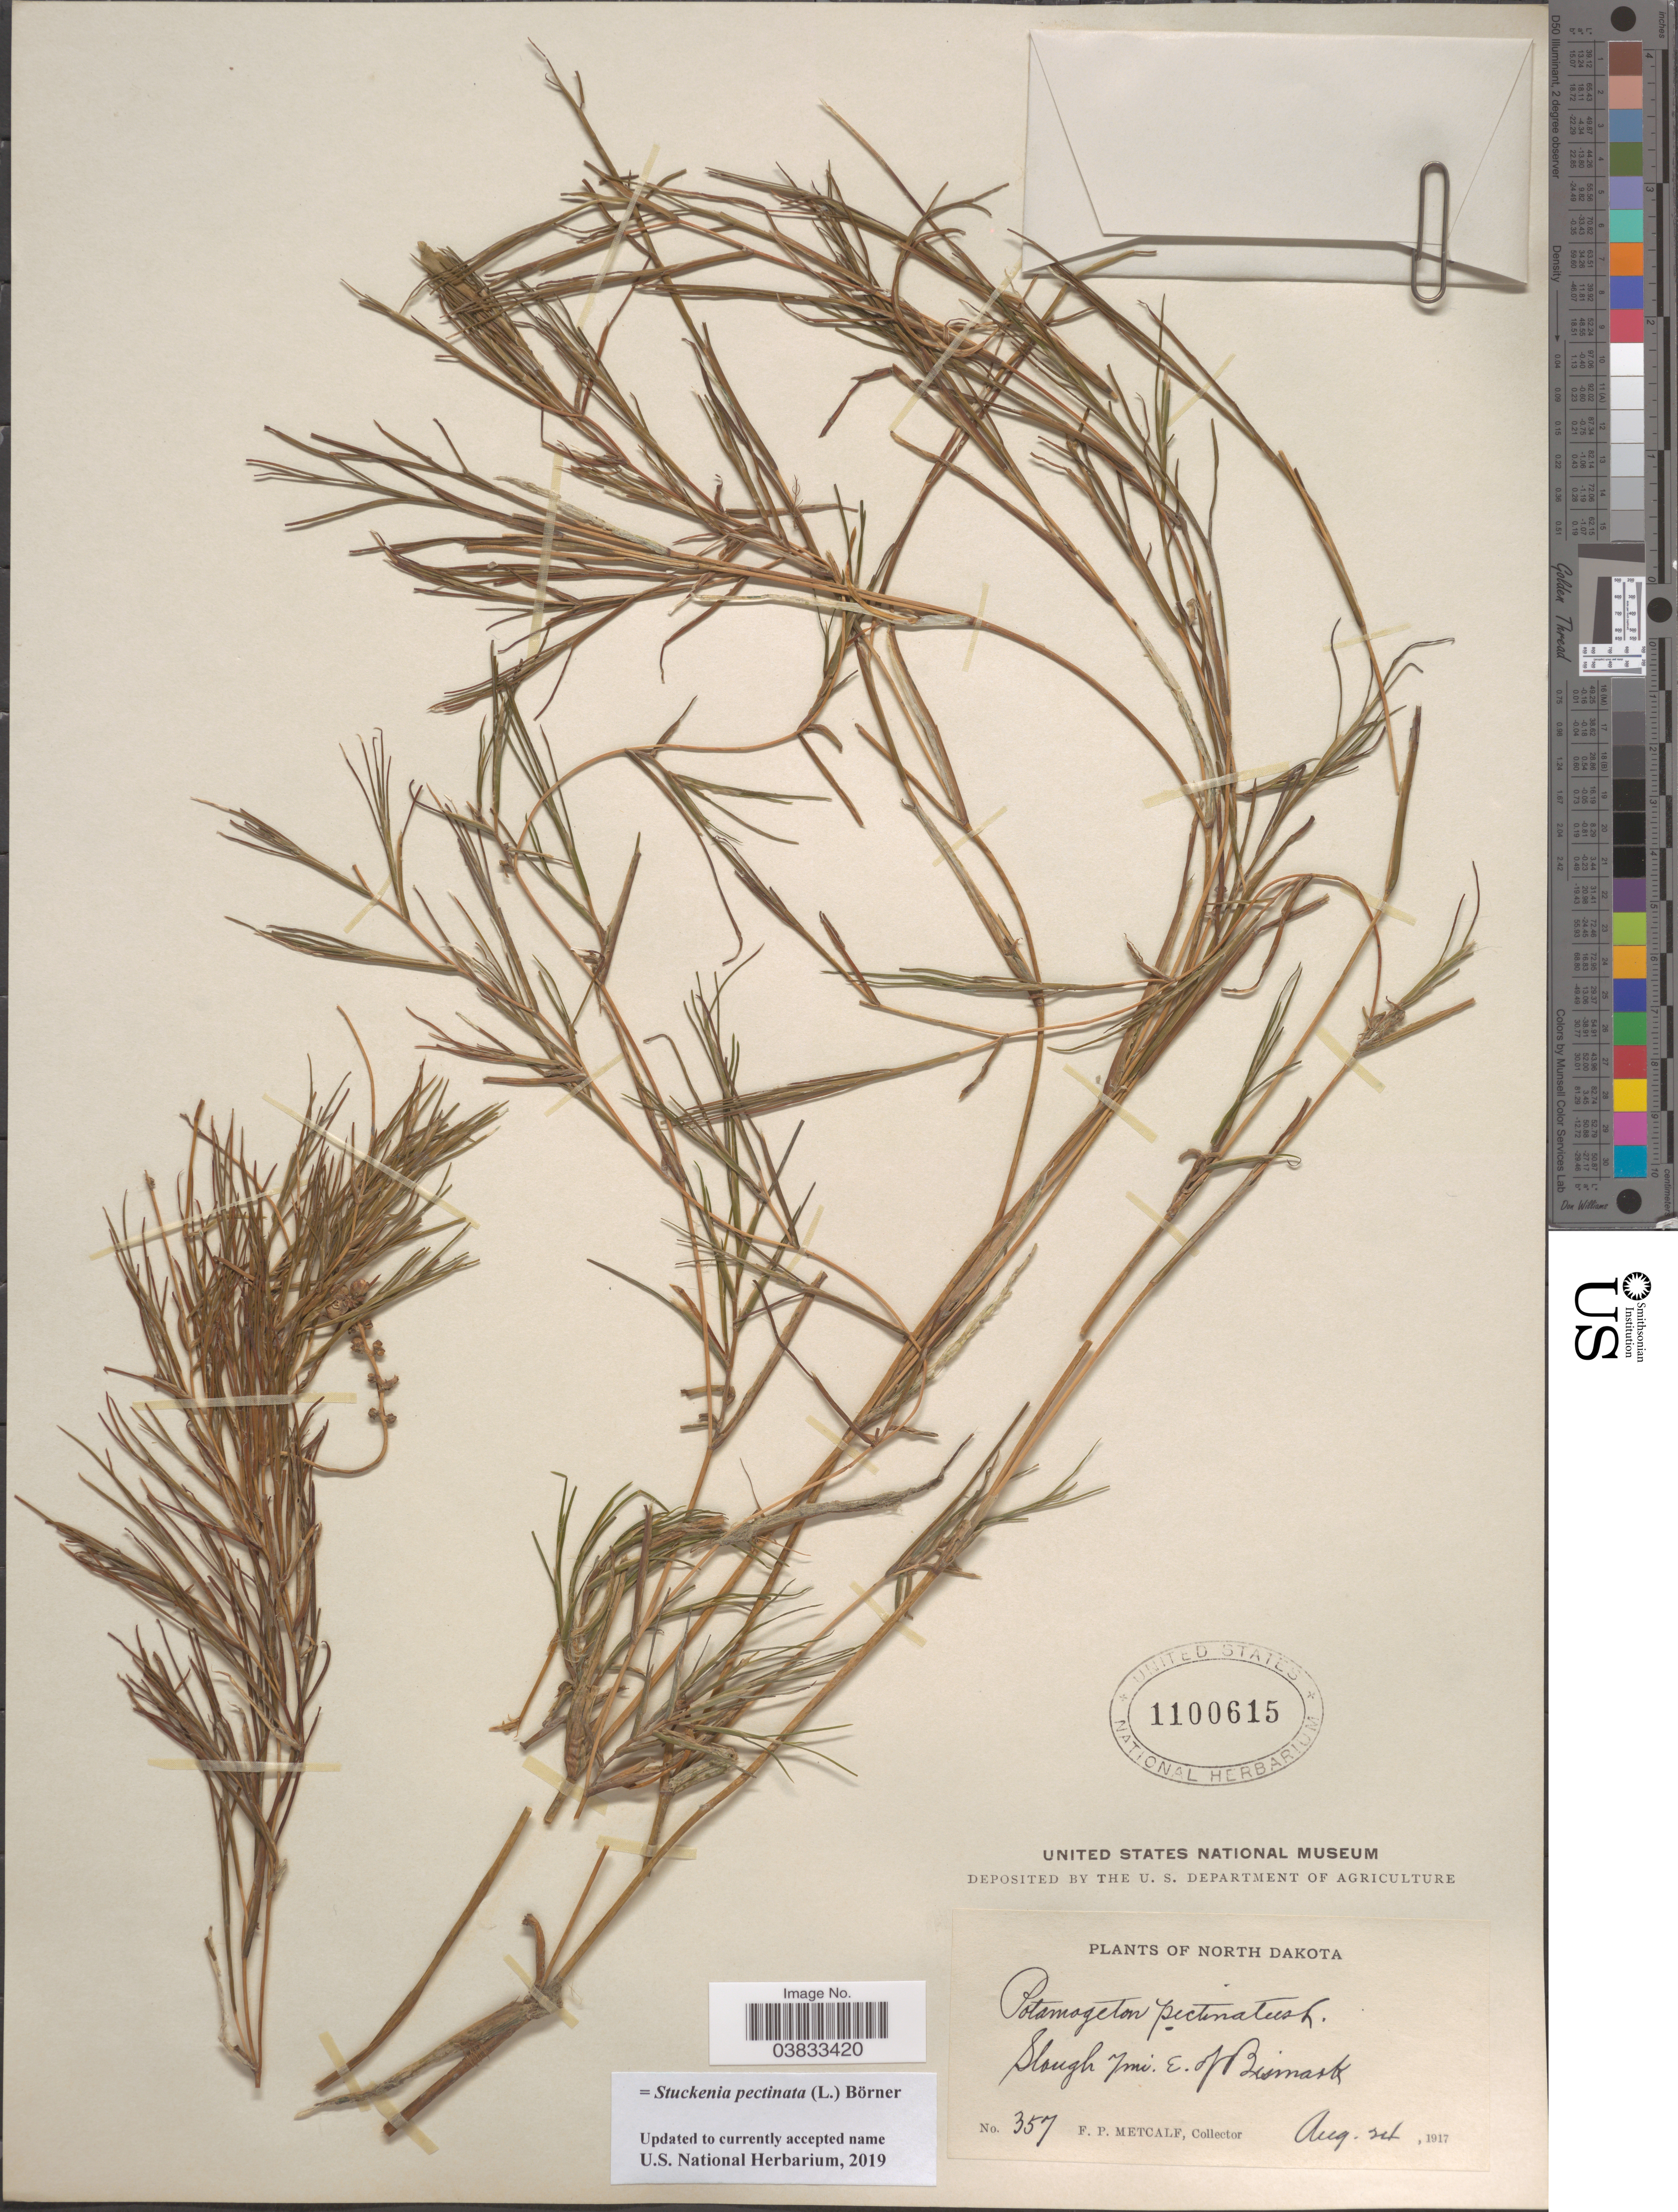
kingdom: Plantae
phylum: Tracheophyta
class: Liliopsida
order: Alismatales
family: Potamogetonaceae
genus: Stuckenia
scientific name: Stuckenia pectinata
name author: (L.) Börner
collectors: F. Metcalf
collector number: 357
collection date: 1917-08-24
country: United States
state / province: North Dakota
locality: Slough 7 mi. E. of Bismark.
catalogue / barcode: US 1100615